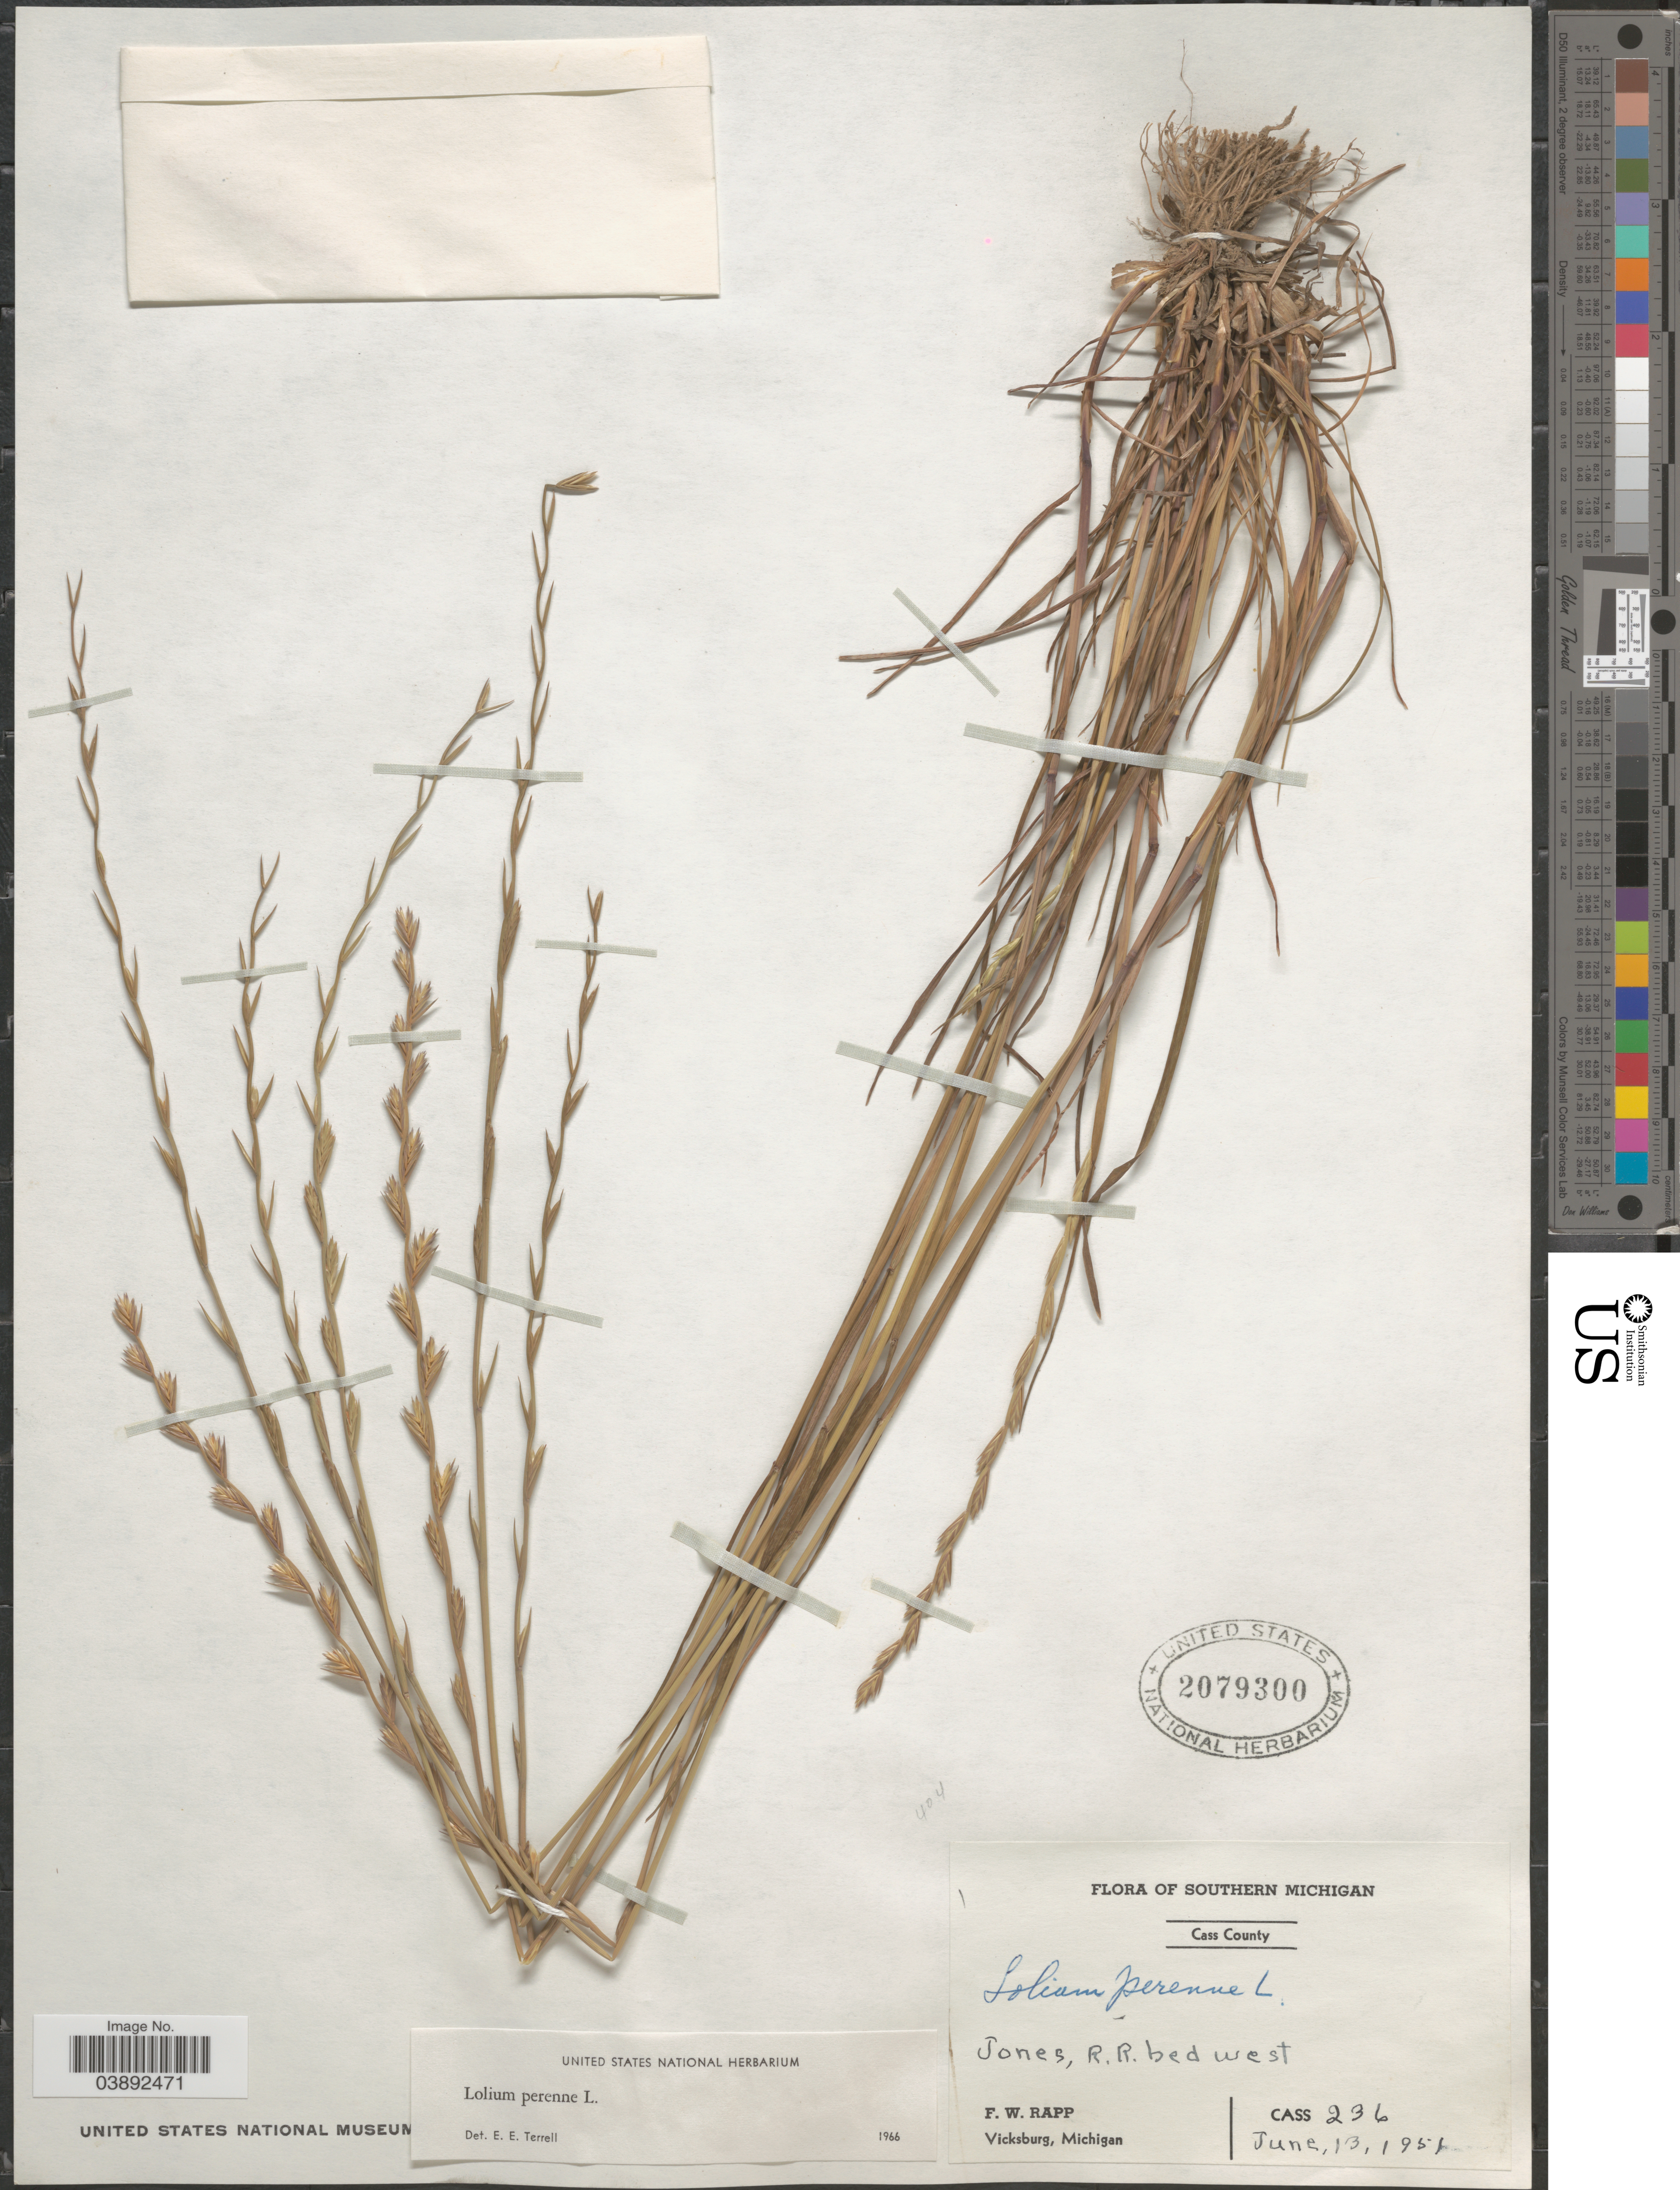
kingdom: Plantae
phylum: Tracheophyta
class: Liliopsida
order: Poales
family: Poaceae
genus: Lolium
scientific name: Lolium perenne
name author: L.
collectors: F. Rapp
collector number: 1?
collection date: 1951-06-13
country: United States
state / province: Michigan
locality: Southern Michigan. Cass County. Jones, R.R. bed west. Cass 236 [unsure placement].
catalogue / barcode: US 2079300